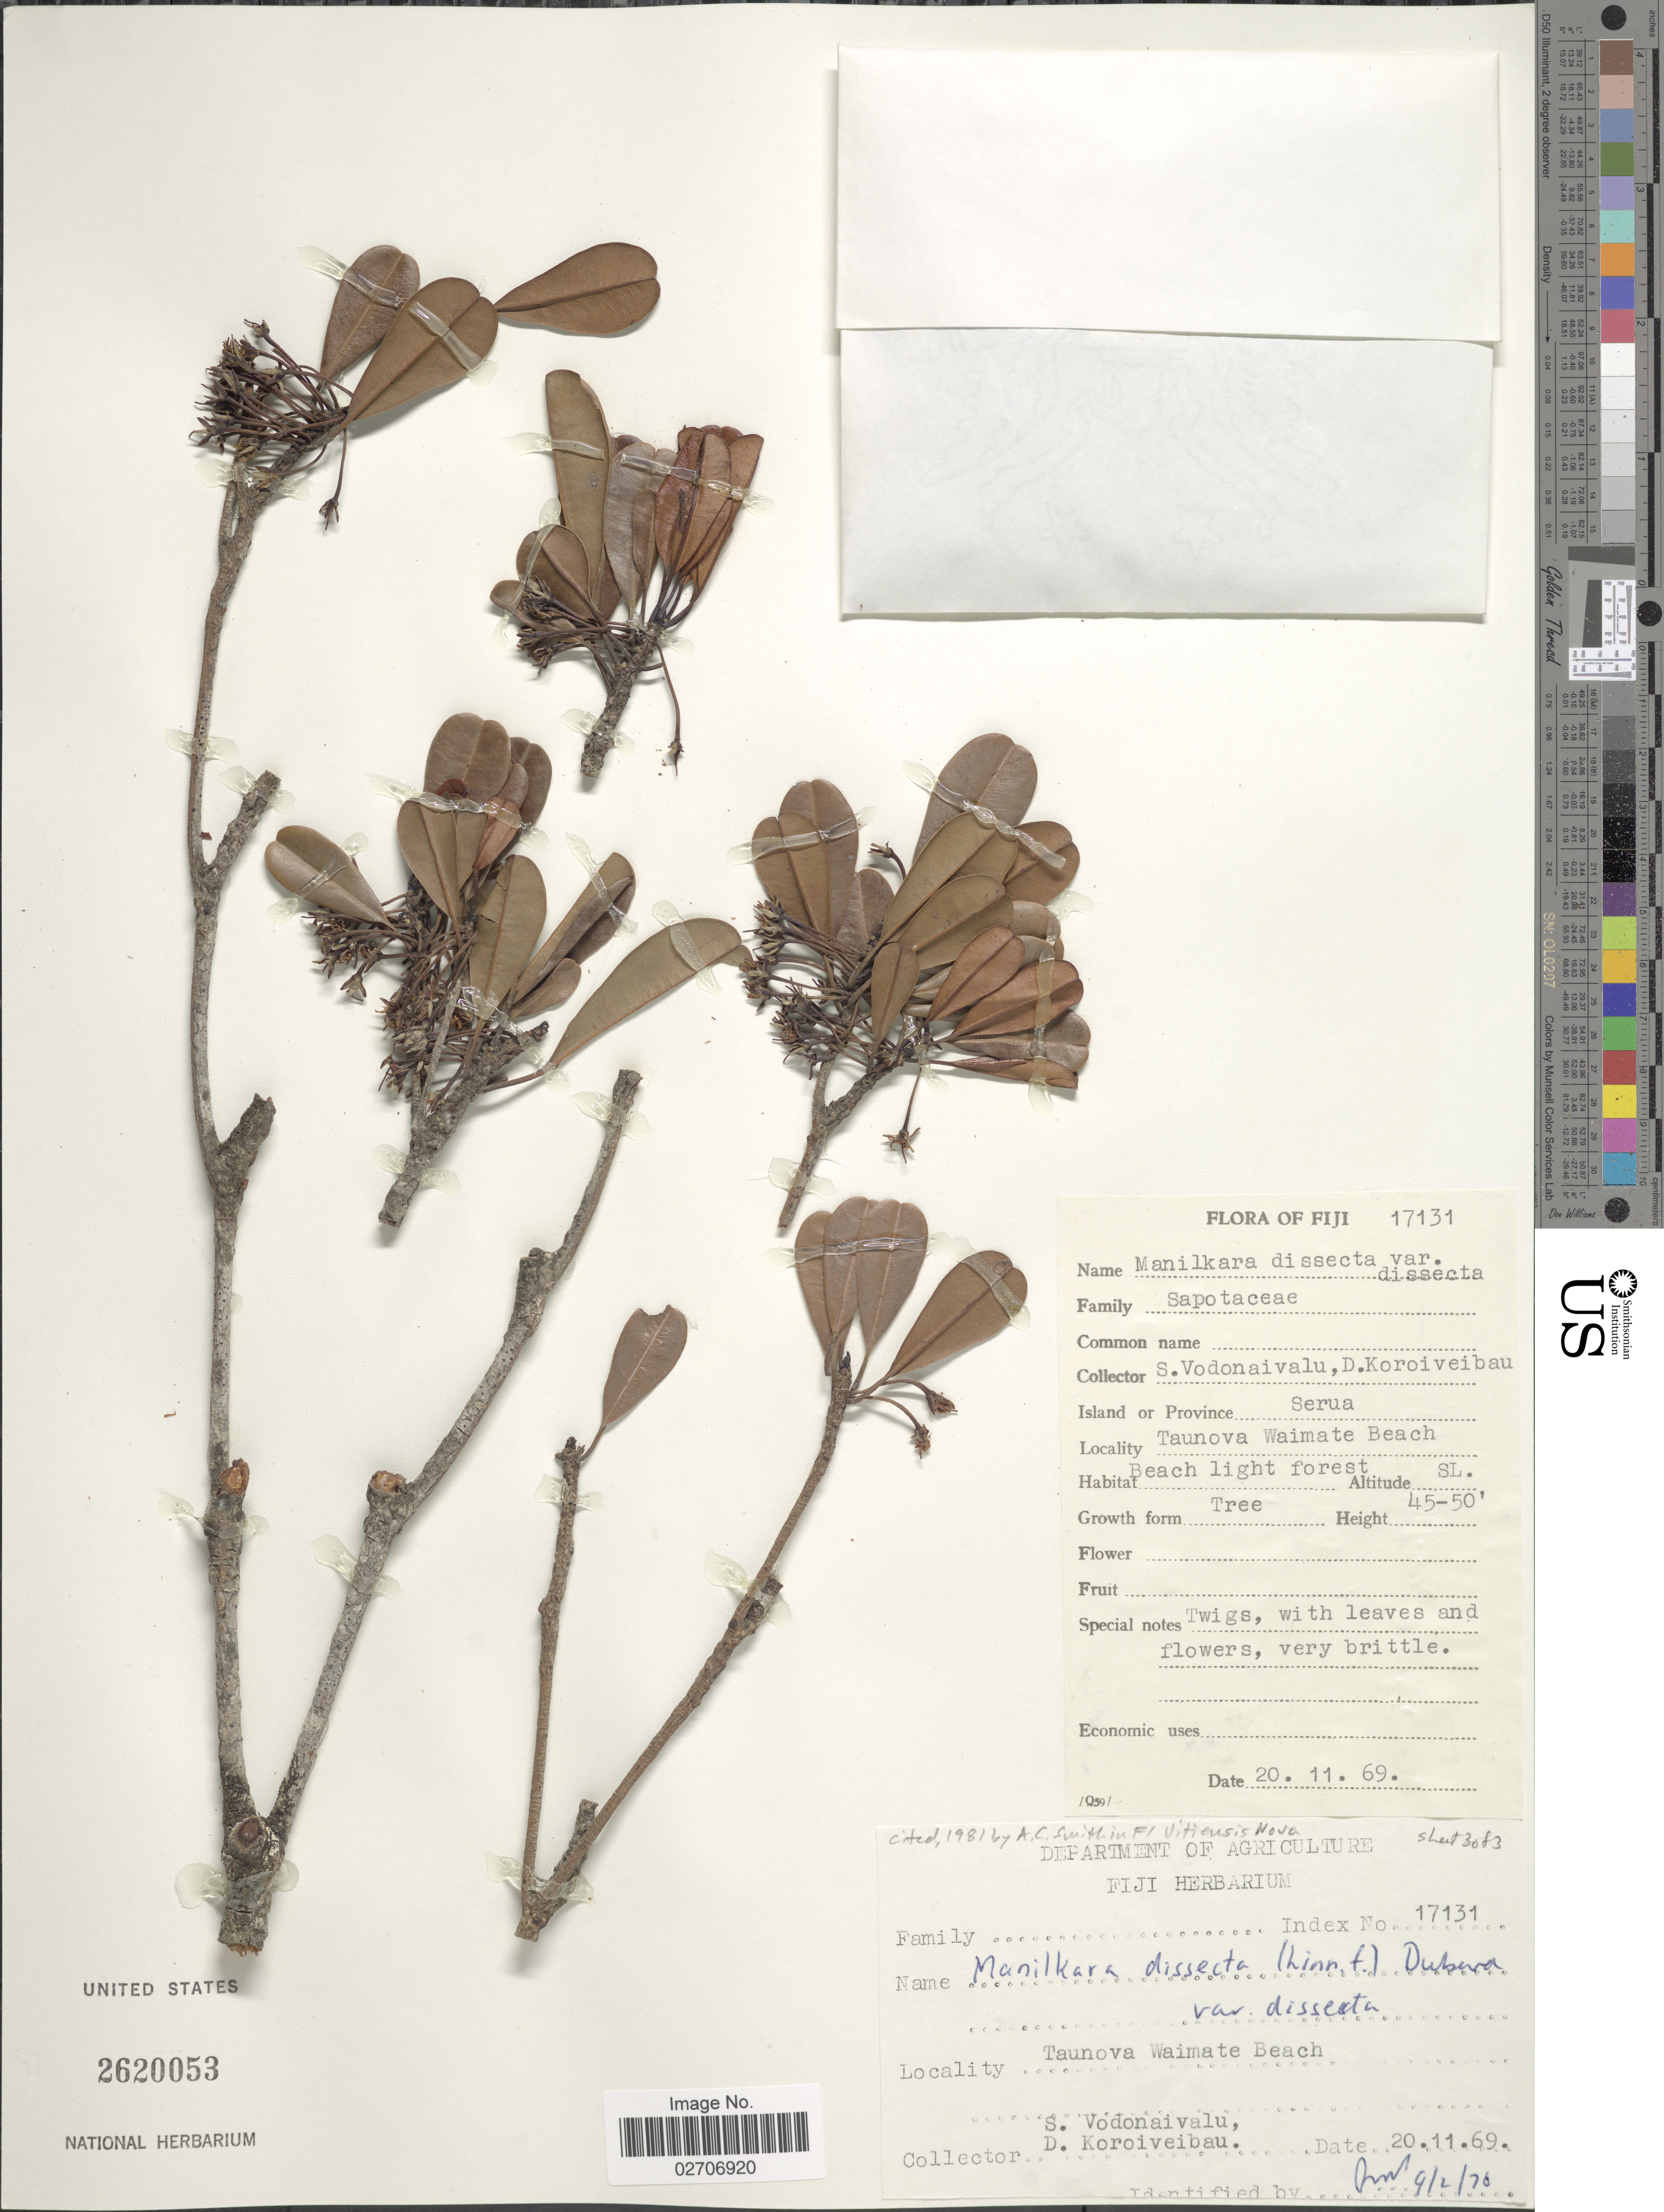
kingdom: Plantae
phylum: Tracheophyta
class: Magnoliopsida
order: Ericales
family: Sapotaceae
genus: Manilkara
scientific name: Manilkara dissecta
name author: (L. f.) Dubard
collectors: S. Vodonaivalu & D. Koroiveibau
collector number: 17131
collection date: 1969-11-20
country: Fiji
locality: Island or Province Serua, Taunova Waimate Beach, Beach light forest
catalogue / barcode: US 2620053